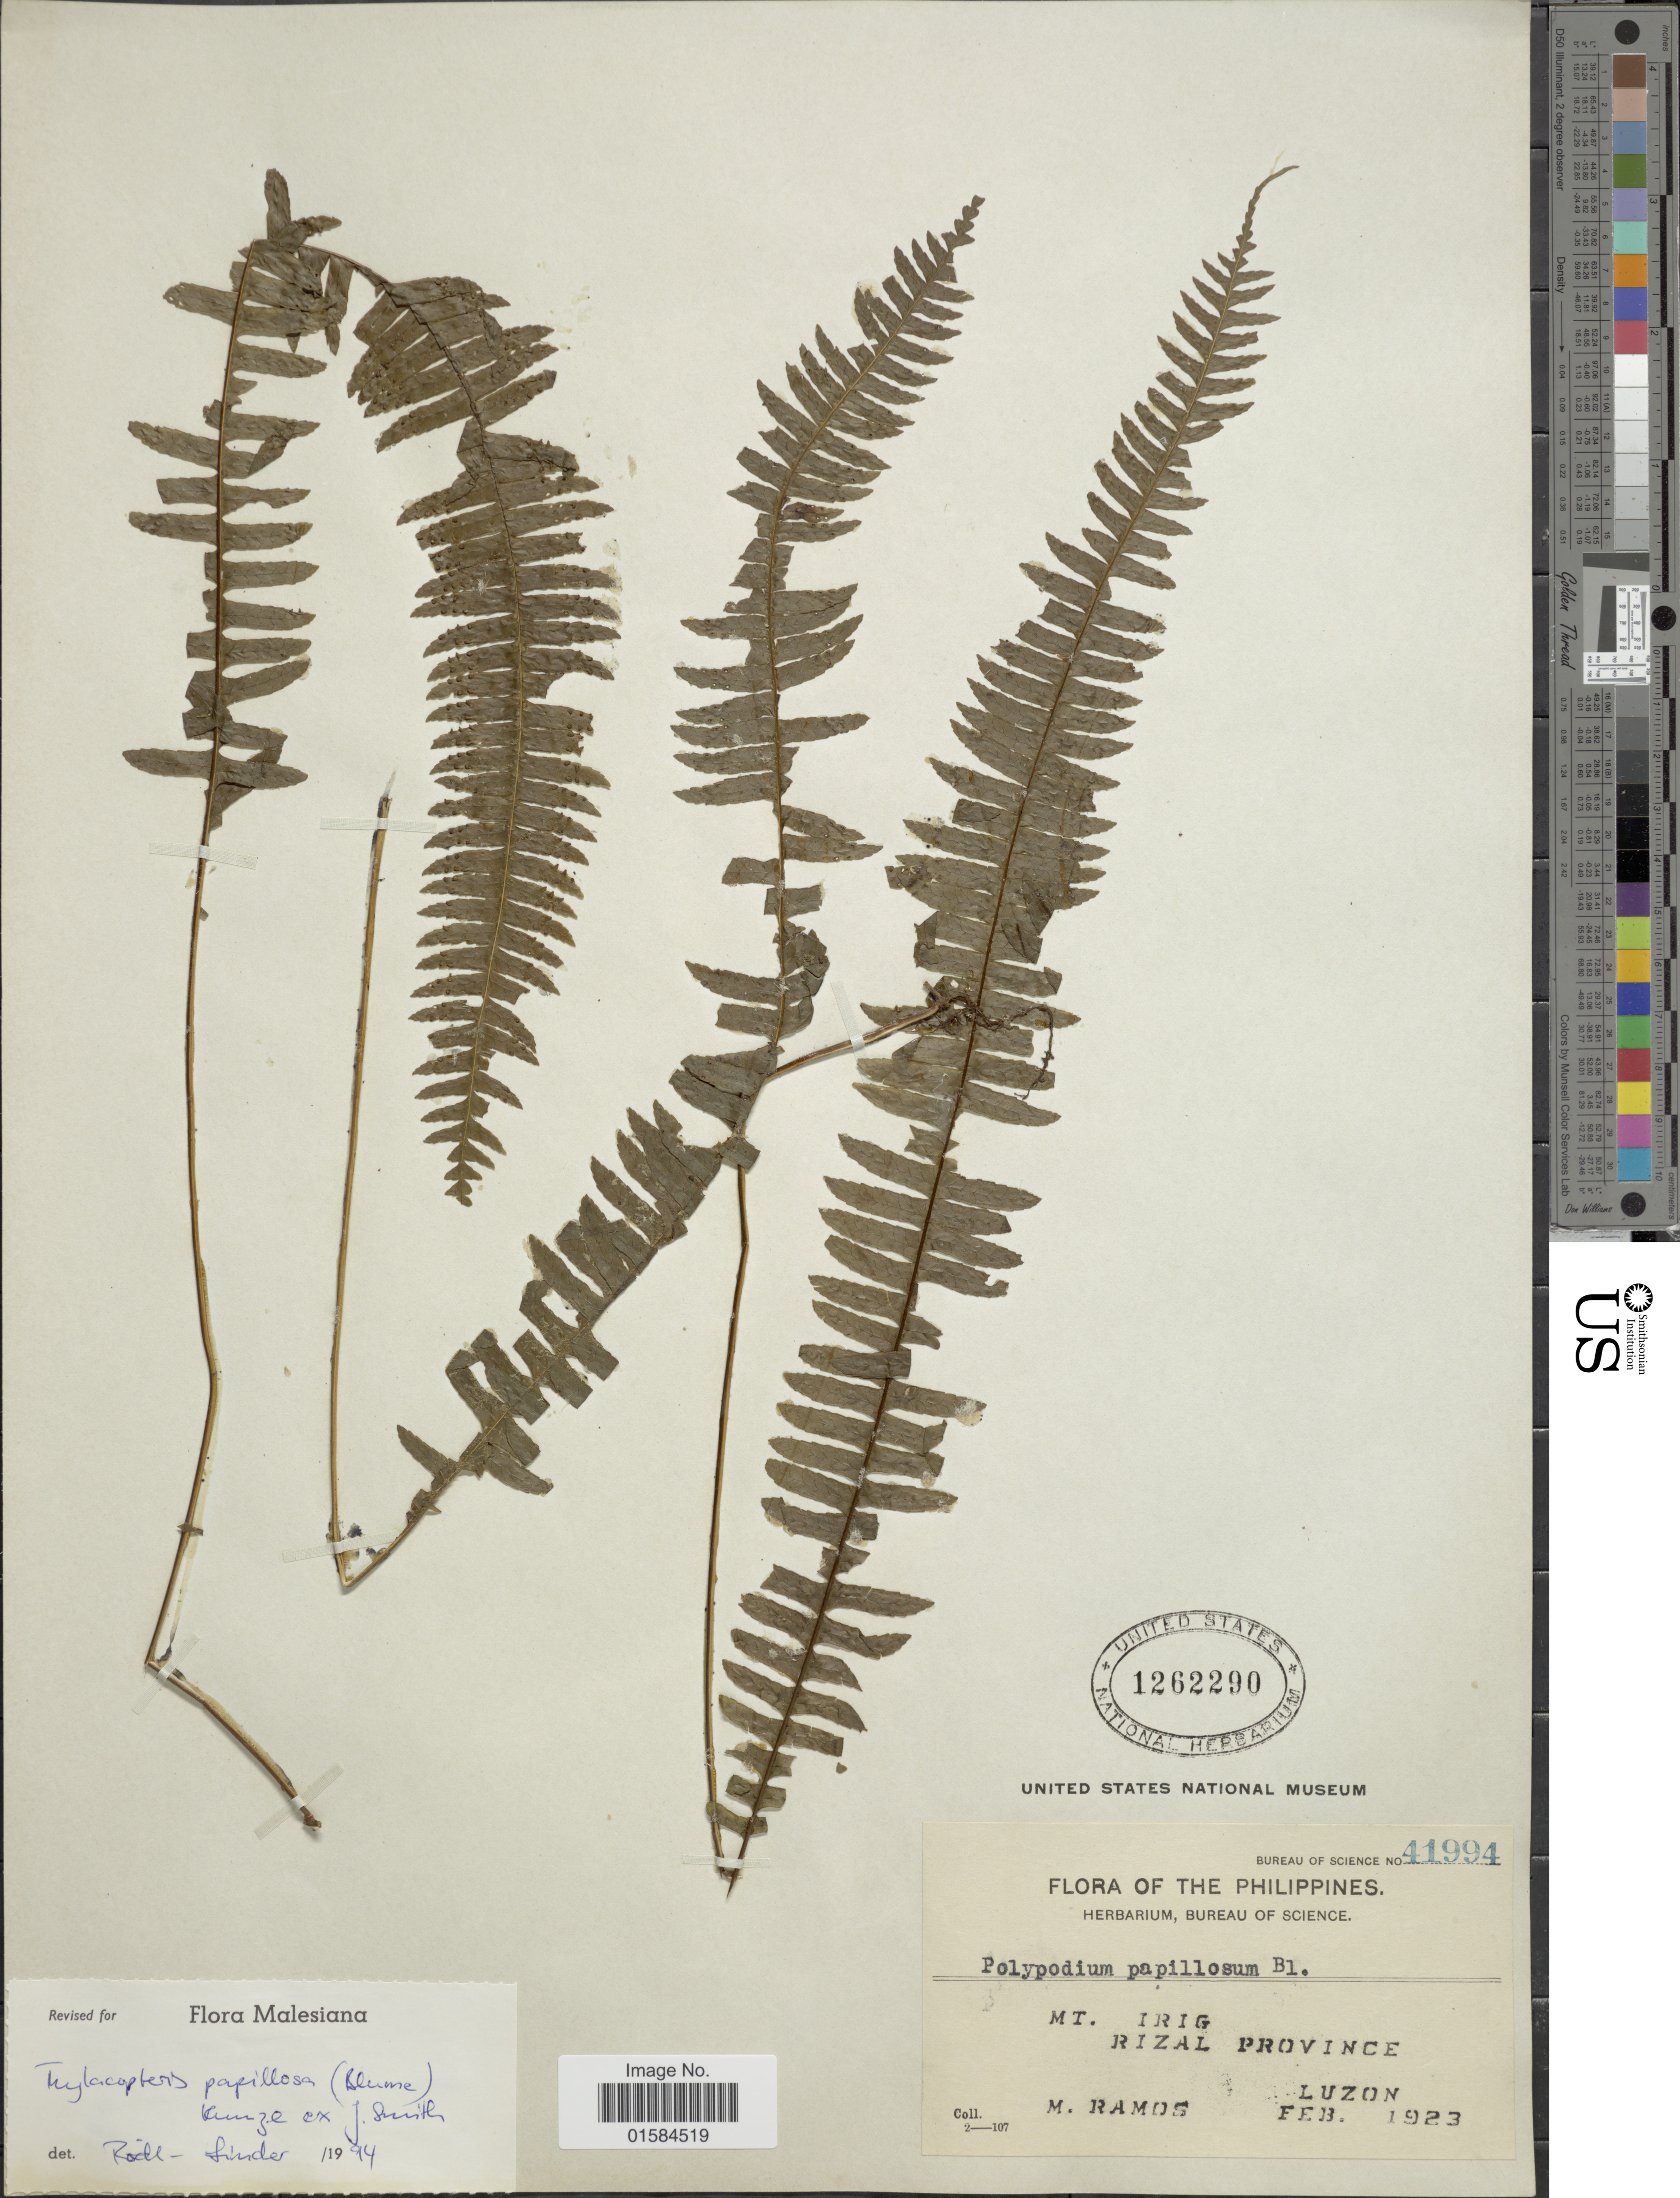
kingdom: Plantae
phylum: Tracheophyta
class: Polypodiopsida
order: Polypodiales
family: Polypodiaceae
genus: Thylacopteris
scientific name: Thylacopteris papillosa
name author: (Blume) Kunze ex J. Sm.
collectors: M. Ramos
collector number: Bureau of Science 41994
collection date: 1923-02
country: Philippines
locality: Mt. Irig, Rizal Province, Luzon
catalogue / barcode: US 1262290